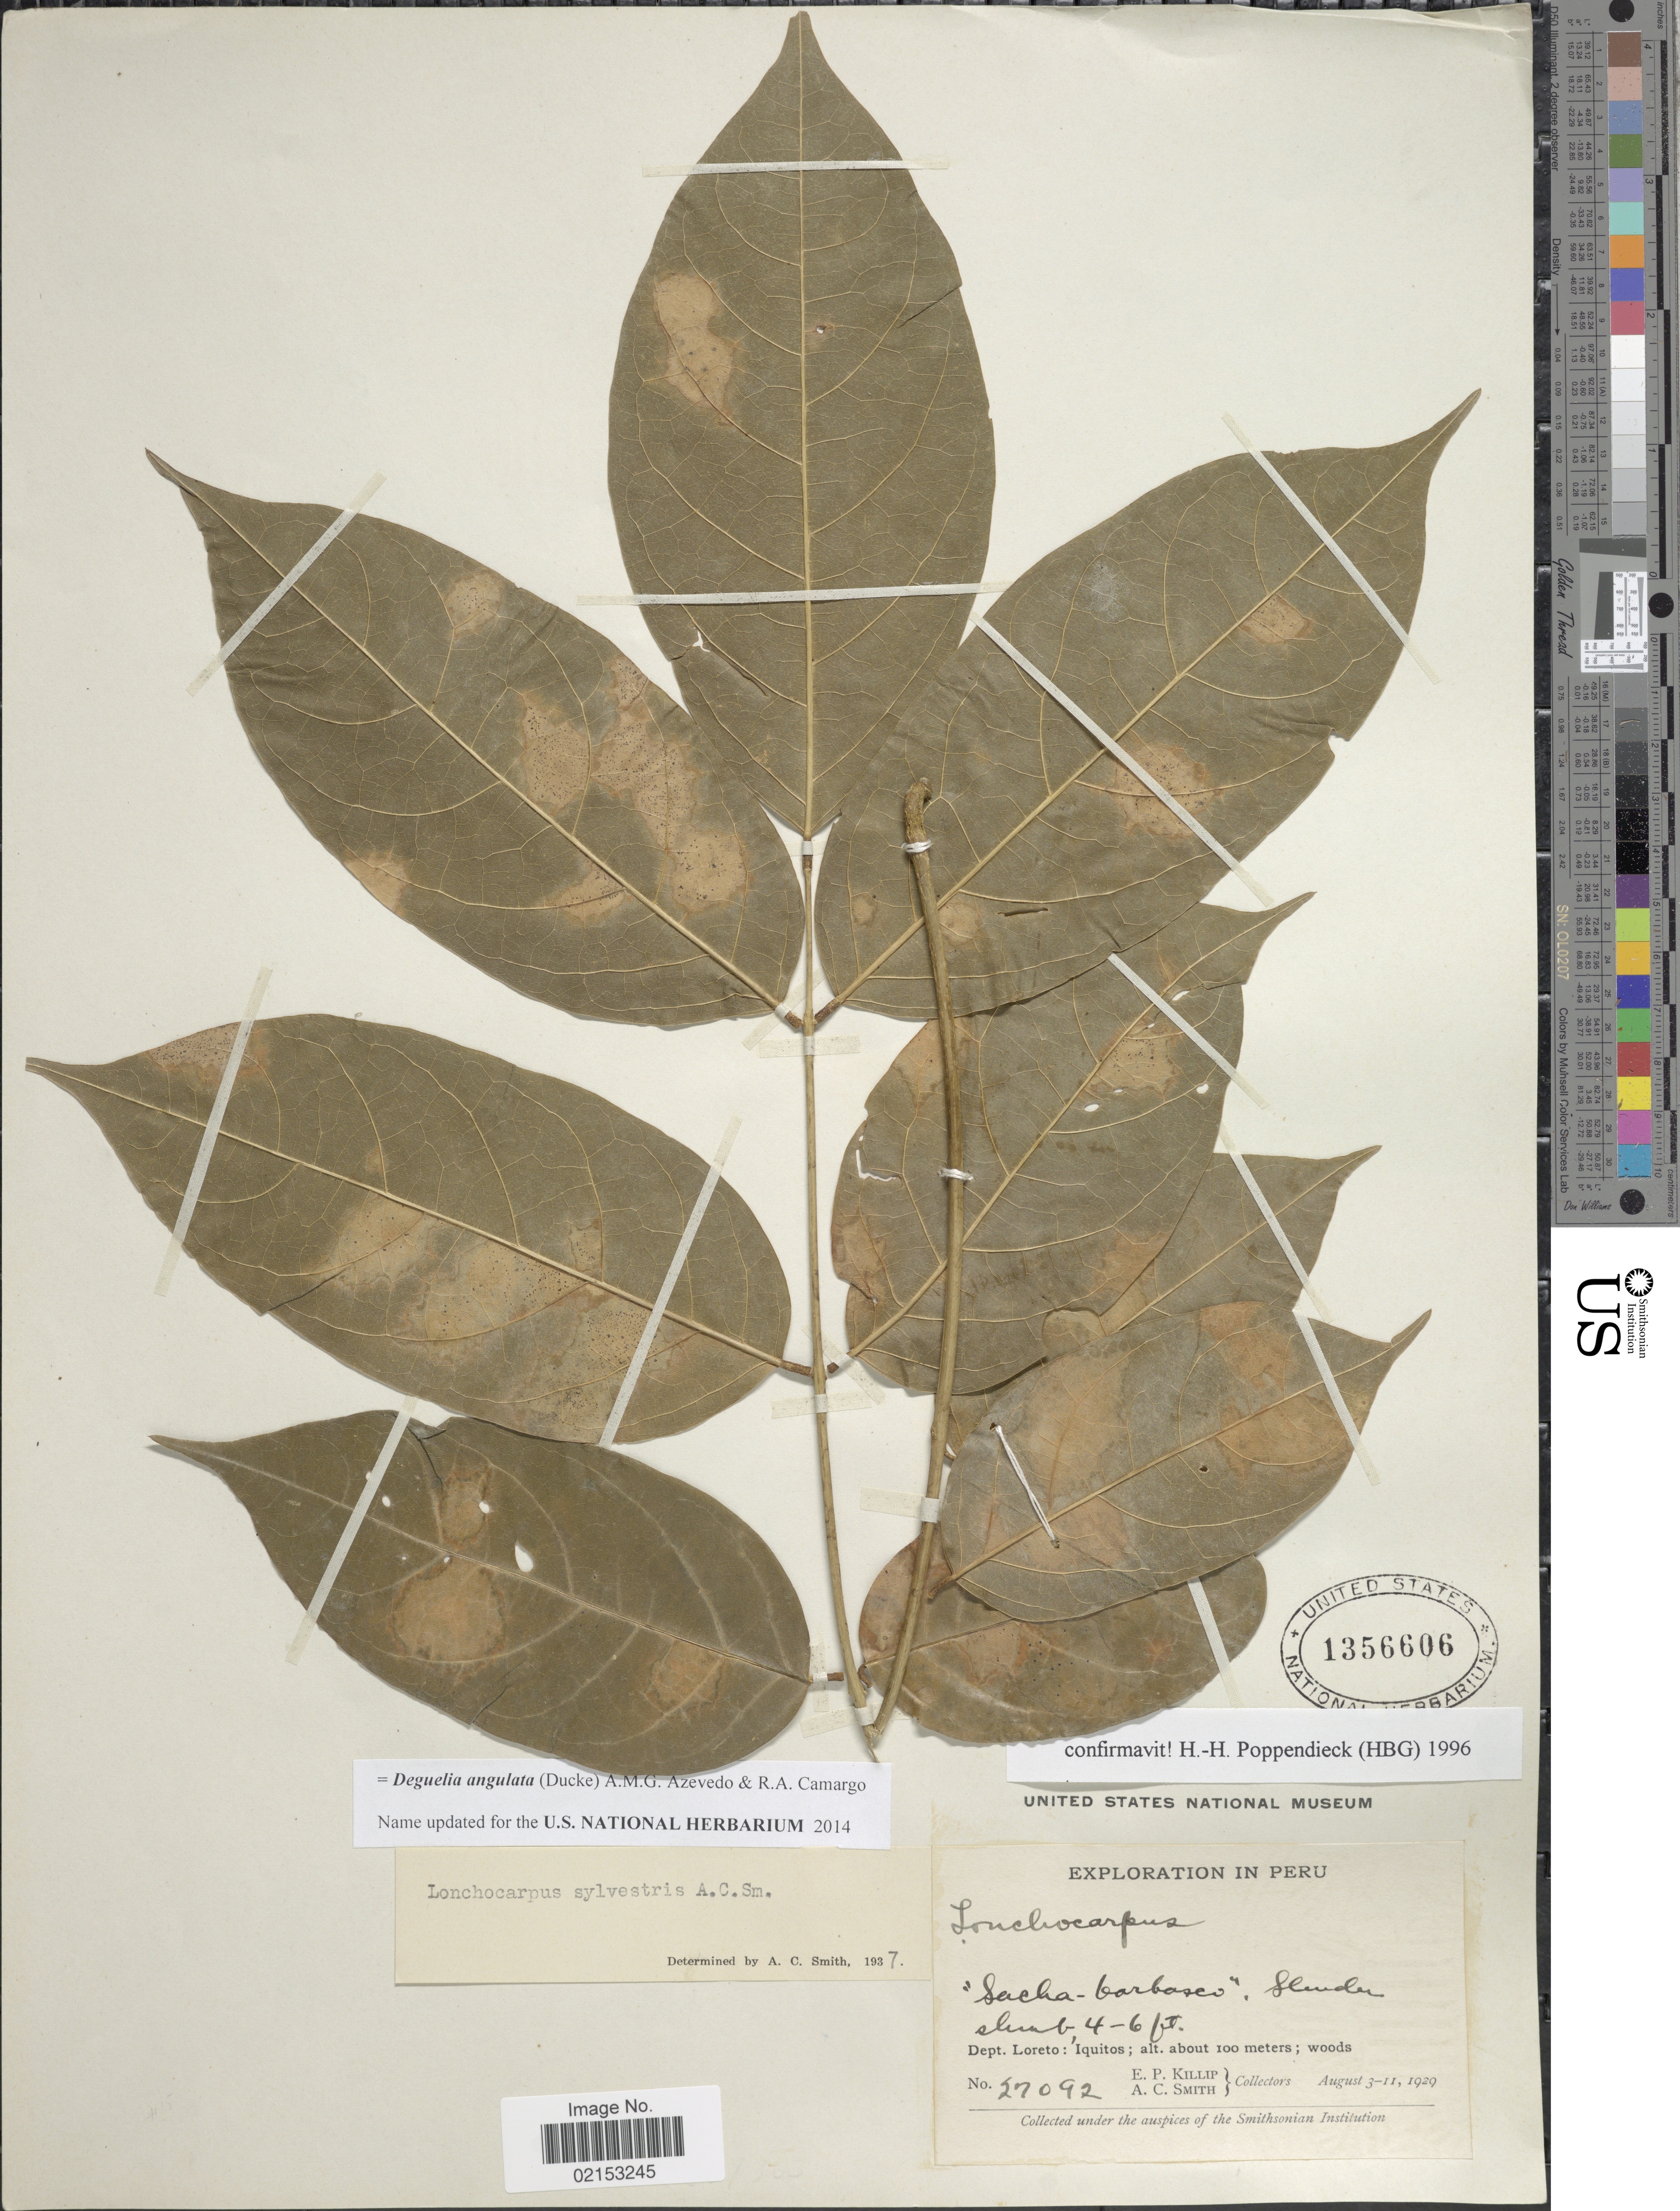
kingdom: Plantae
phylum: Tracheophyta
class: Magnoliopsida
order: Fabales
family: Fabaceae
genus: Deguelia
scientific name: Deguelia angulata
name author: (Ducke) A.M.G. Azevedo & R.A. Camargo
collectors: E. P. Killip & A. C. Smith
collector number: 27092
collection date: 1929-08-03/1929-08-11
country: Peru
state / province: Loreto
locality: Iquitos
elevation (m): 100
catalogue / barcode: US 1356606